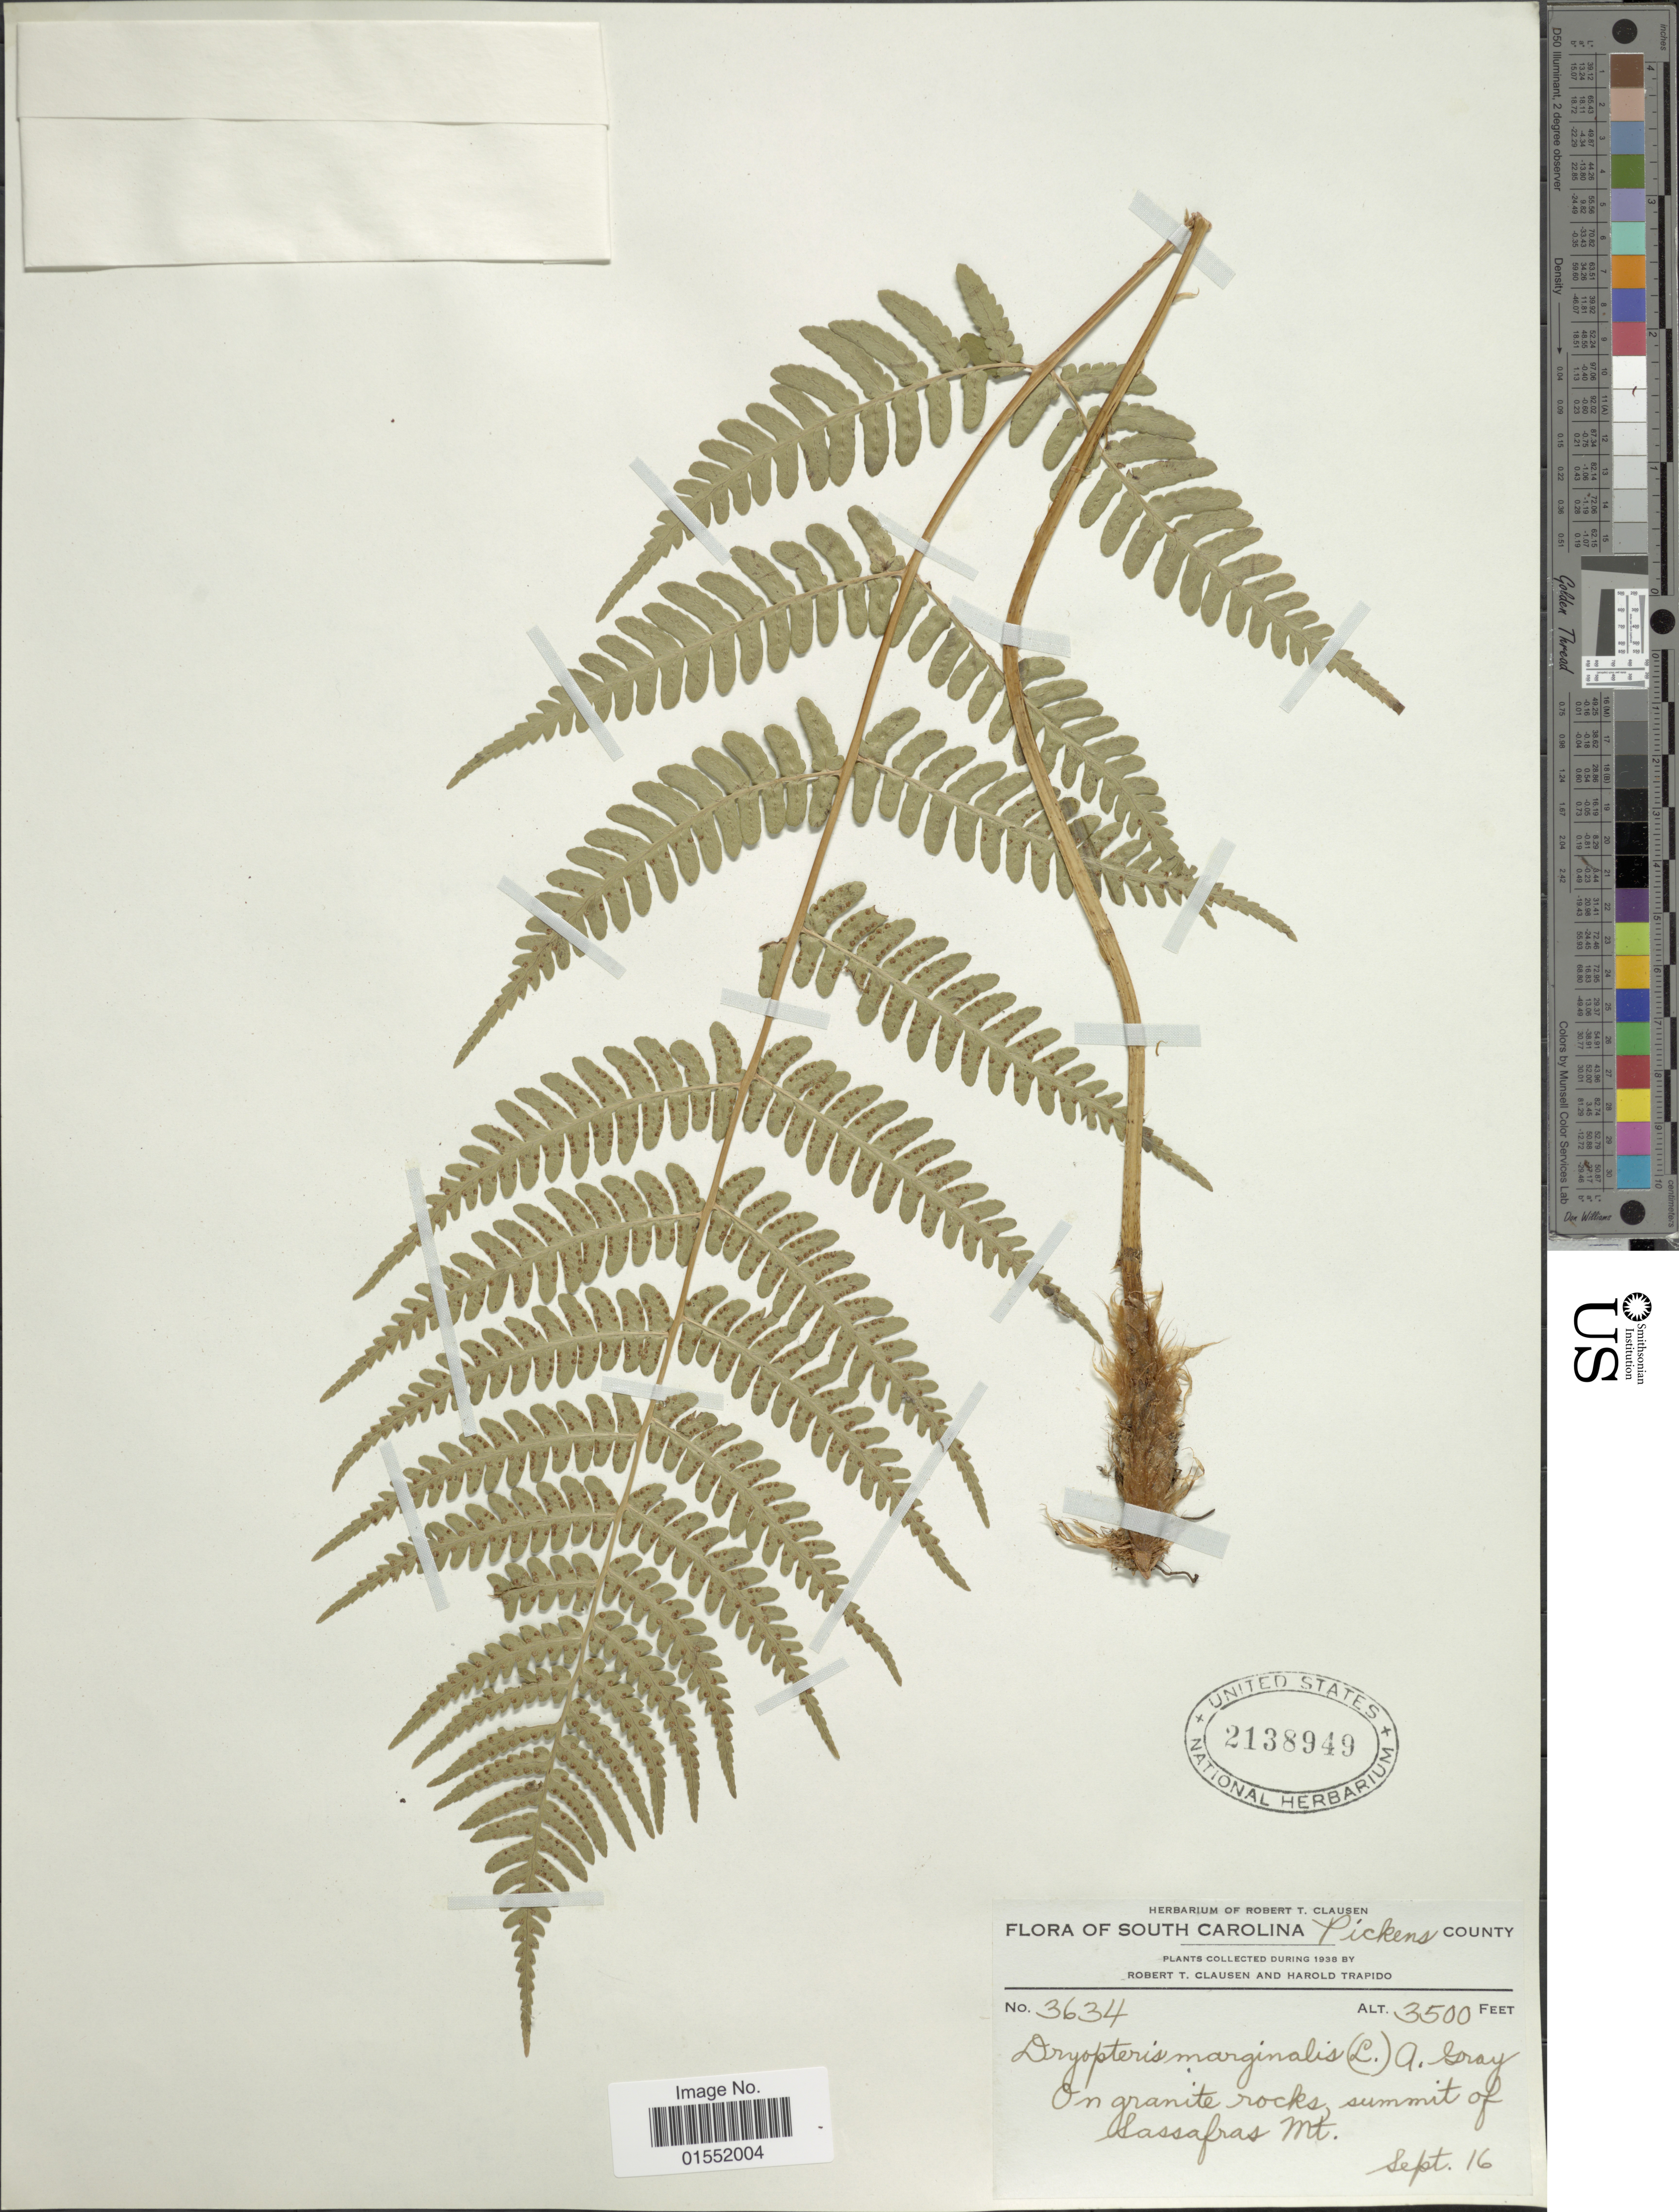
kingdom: Plantae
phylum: Tracheophyta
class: Polypodiopsida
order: Polypodiales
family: Dryopteridaceae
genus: Dryopteris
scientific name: Dryopteris marginalis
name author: (L.) A. Gray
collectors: R. T. Clausen & H. Trapido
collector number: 3634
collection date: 1938-09-16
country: United States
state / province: South Carolina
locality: Pickens County, On granite rocks, summit of Sassafras Mt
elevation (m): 1067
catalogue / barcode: US 2138949